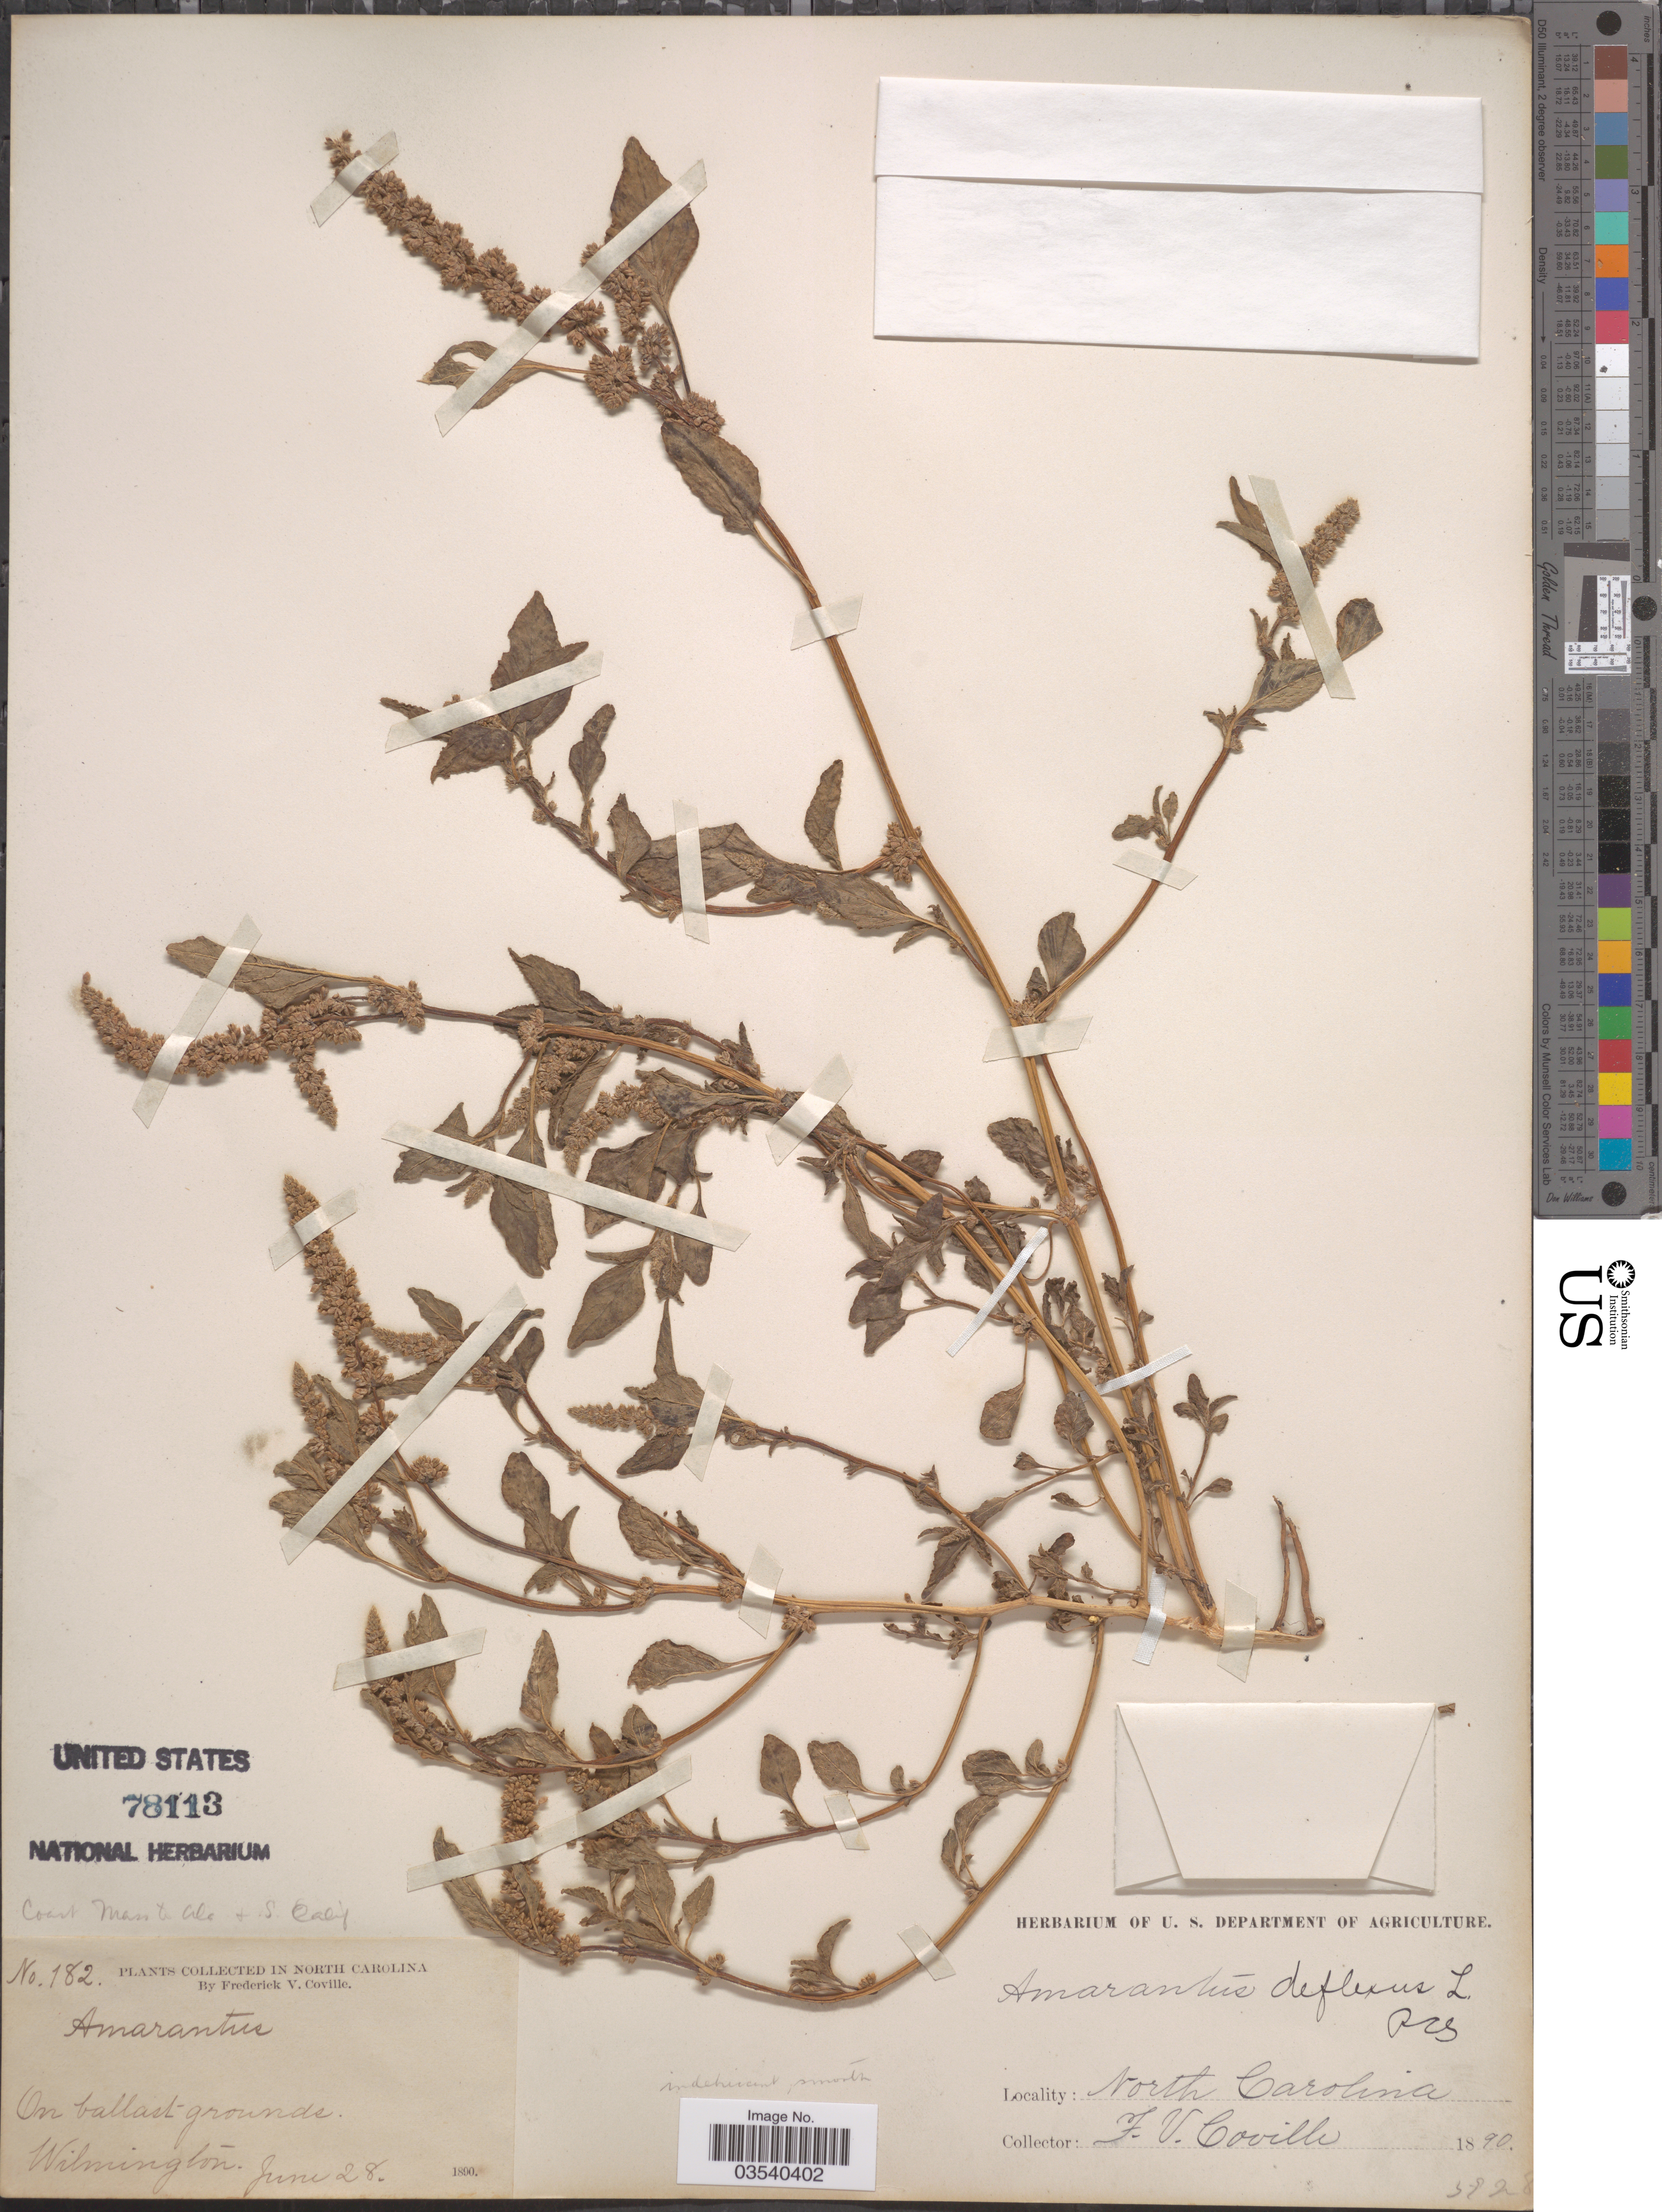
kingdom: Plantae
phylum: Tracheophyta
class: Magnoliopsida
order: Caryophyllales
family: Amaranthaceae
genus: Amaranthus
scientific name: Amaranthus deflexus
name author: L.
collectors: F. V. Coville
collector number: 182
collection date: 1890-06-28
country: United States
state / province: North Carolina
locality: On ballast grounds. Wilmington.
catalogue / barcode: US 78113